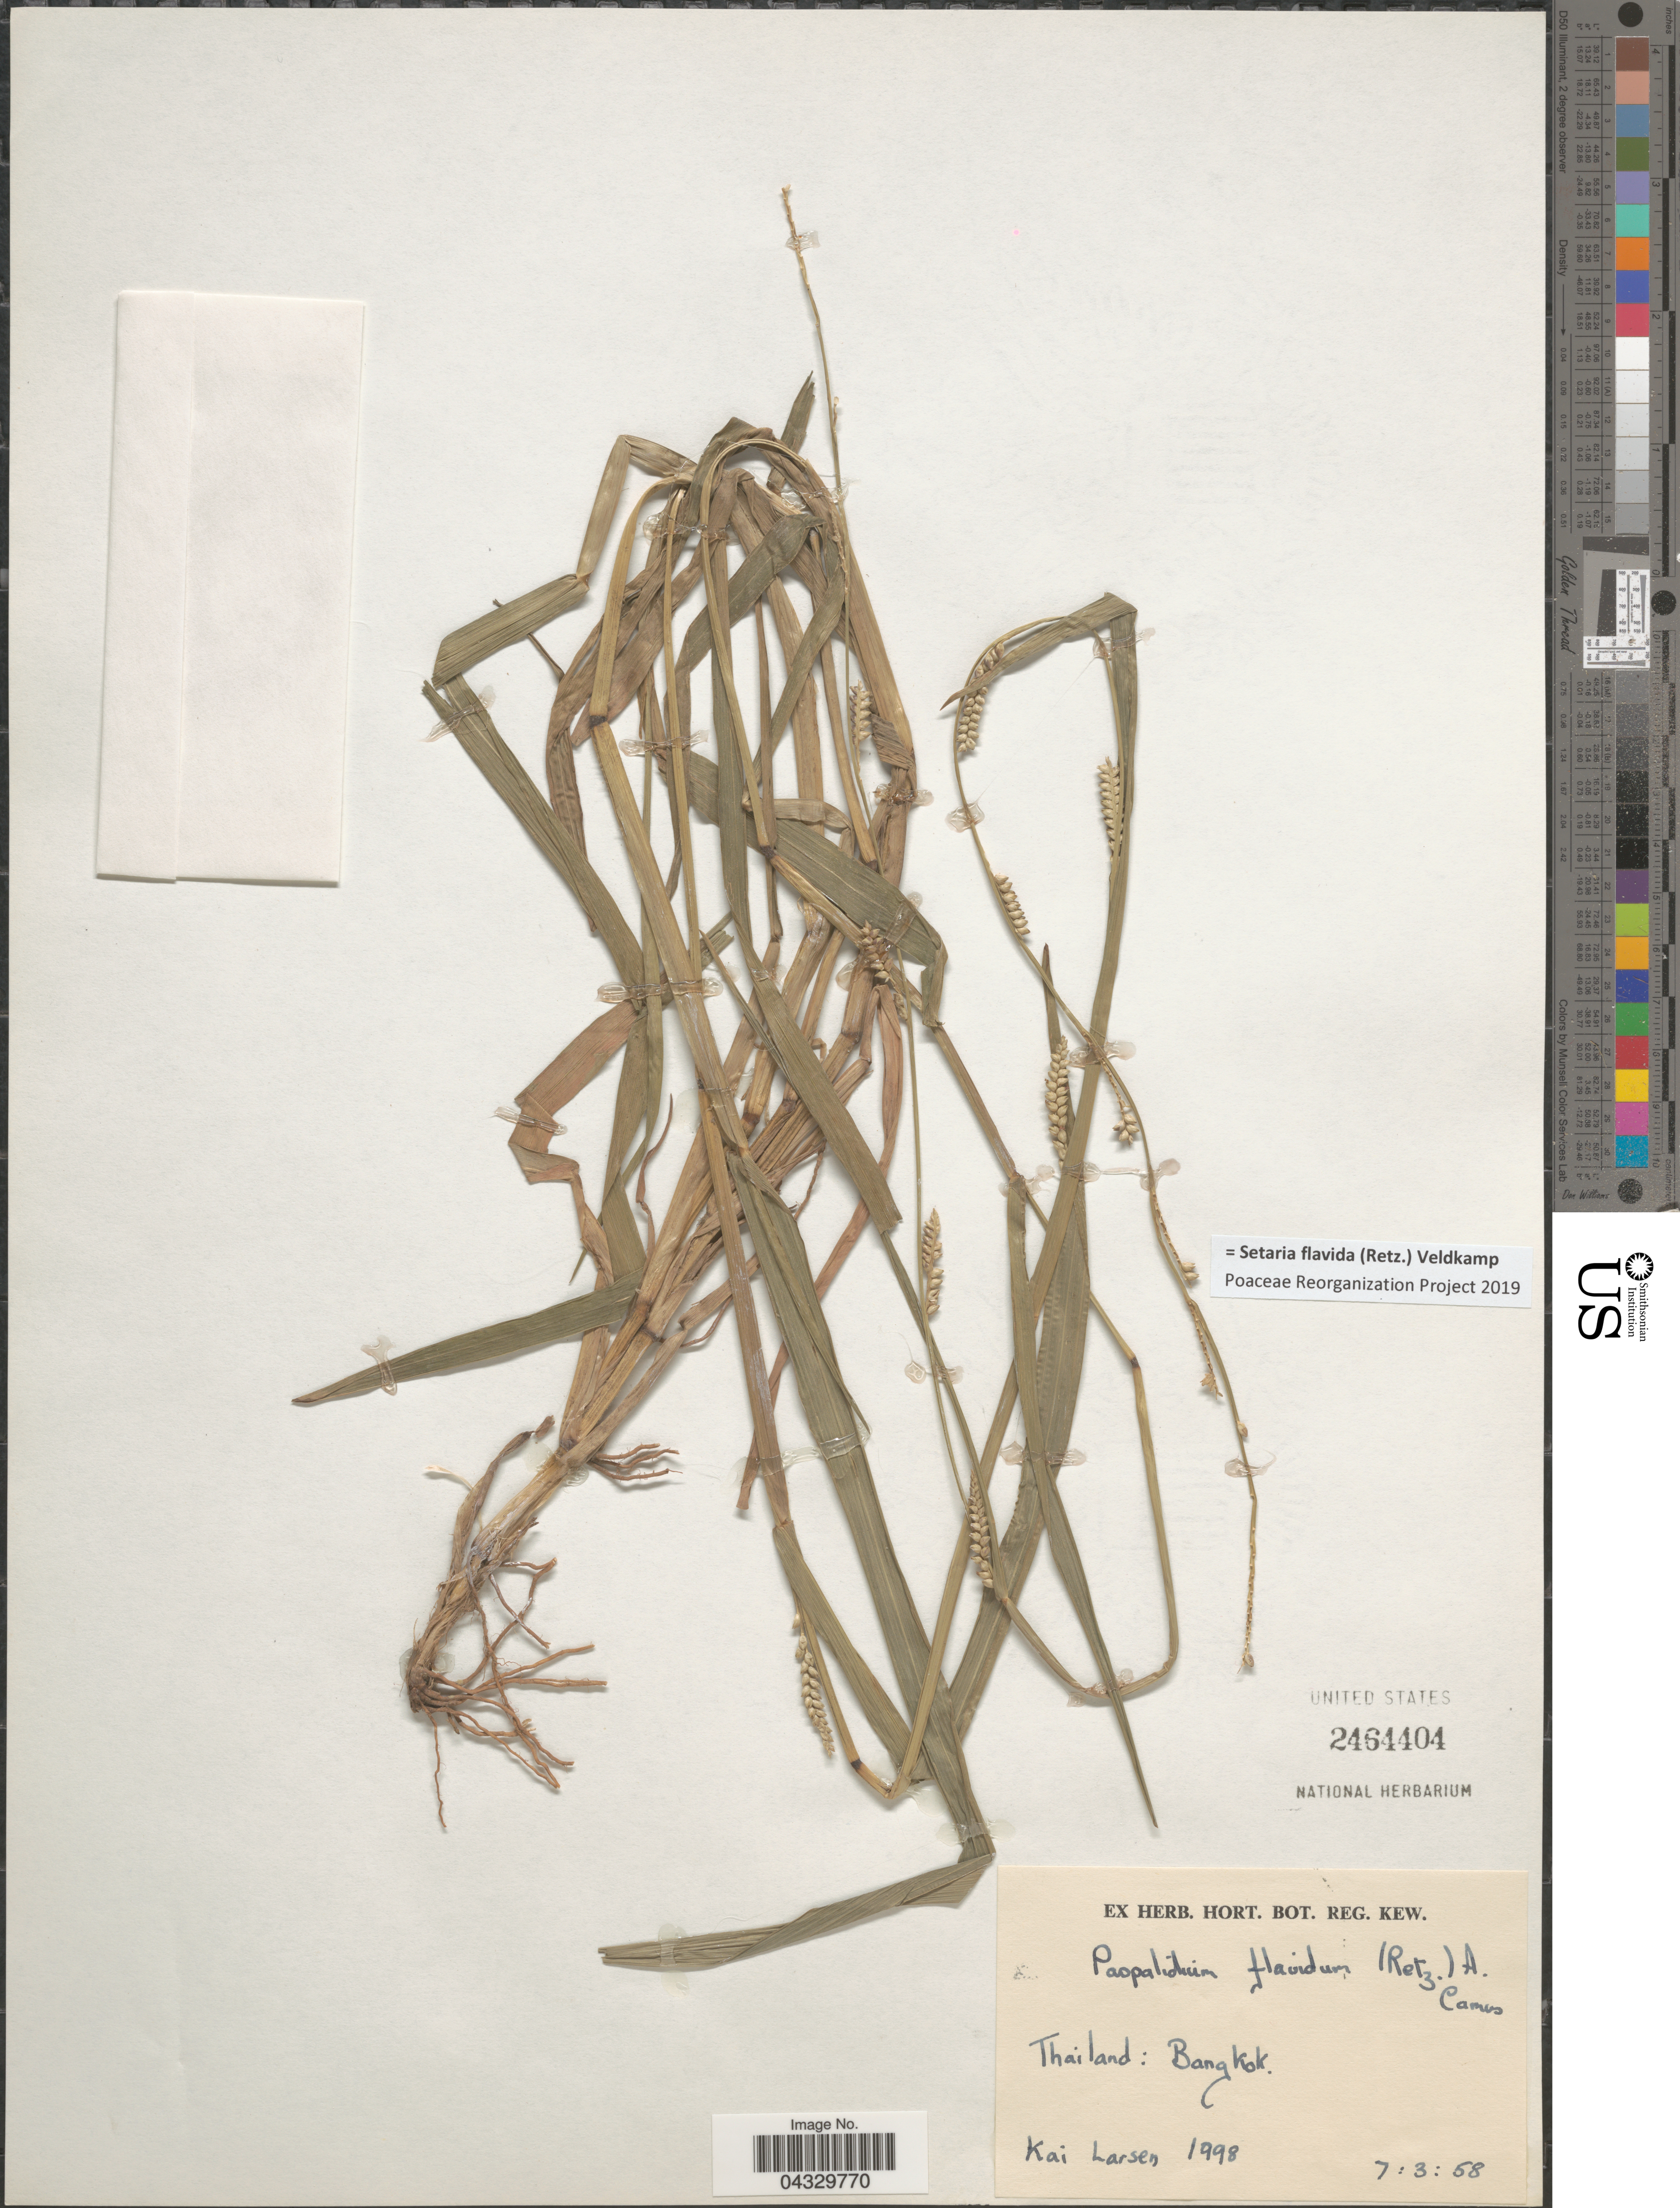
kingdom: Plantae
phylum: Tracheophyta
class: Liliopsida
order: Poales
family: Poaceae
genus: Setaria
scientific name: Setaria flavida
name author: (Retz.) Veldkamp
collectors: K. Larsen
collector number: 1998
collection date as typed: Transcribed d/m/y: 7/3/58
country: Thailand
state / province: Bangkok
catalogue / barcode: US 2464404